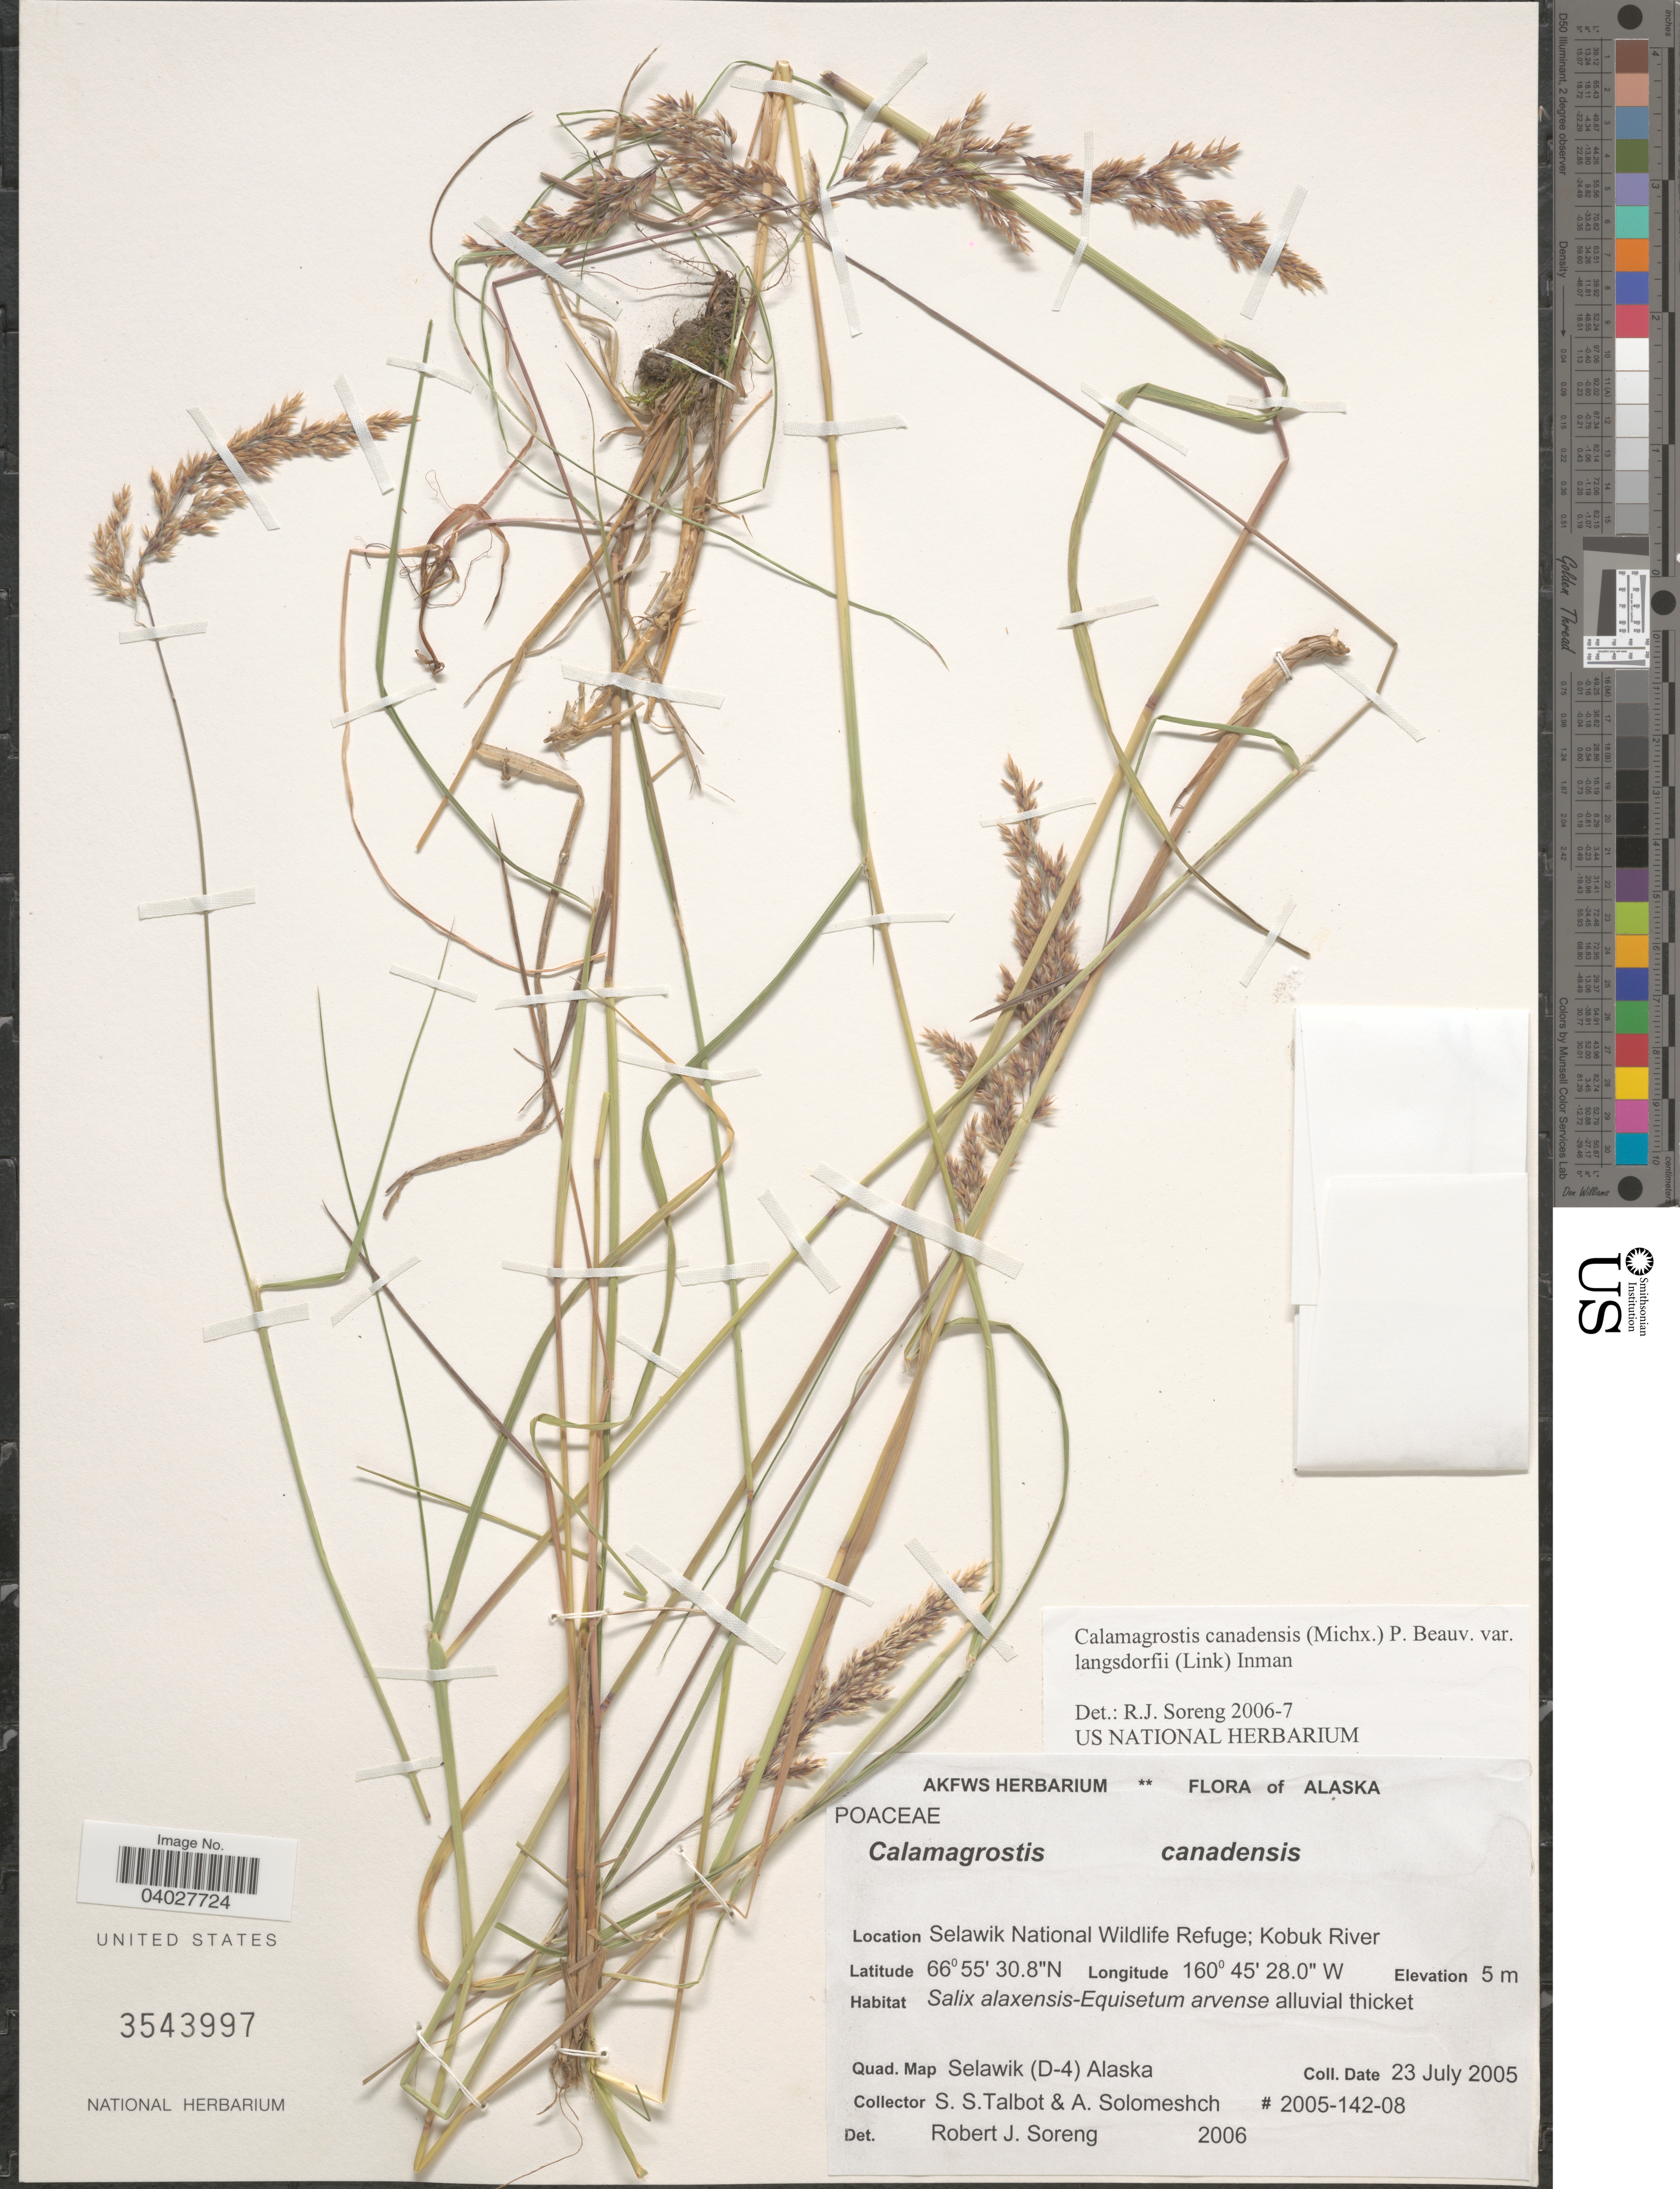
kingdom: Plantae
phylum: Tracheophyta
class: Liliopsida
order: Poales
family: Poaceae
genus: Calamagrostis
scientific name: Calamagrostis canadensis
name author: (Michx.) P. Beauv.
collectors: S. S. Talbot & A. Solomeshch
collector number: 2005-142-08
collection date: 2005-07-23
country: United States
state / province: Alaska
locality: Selawik National Wildlife Refuge; Kobuk River. Quad. Map Selawik (D-4).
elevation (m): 5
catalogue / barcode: US 3543997